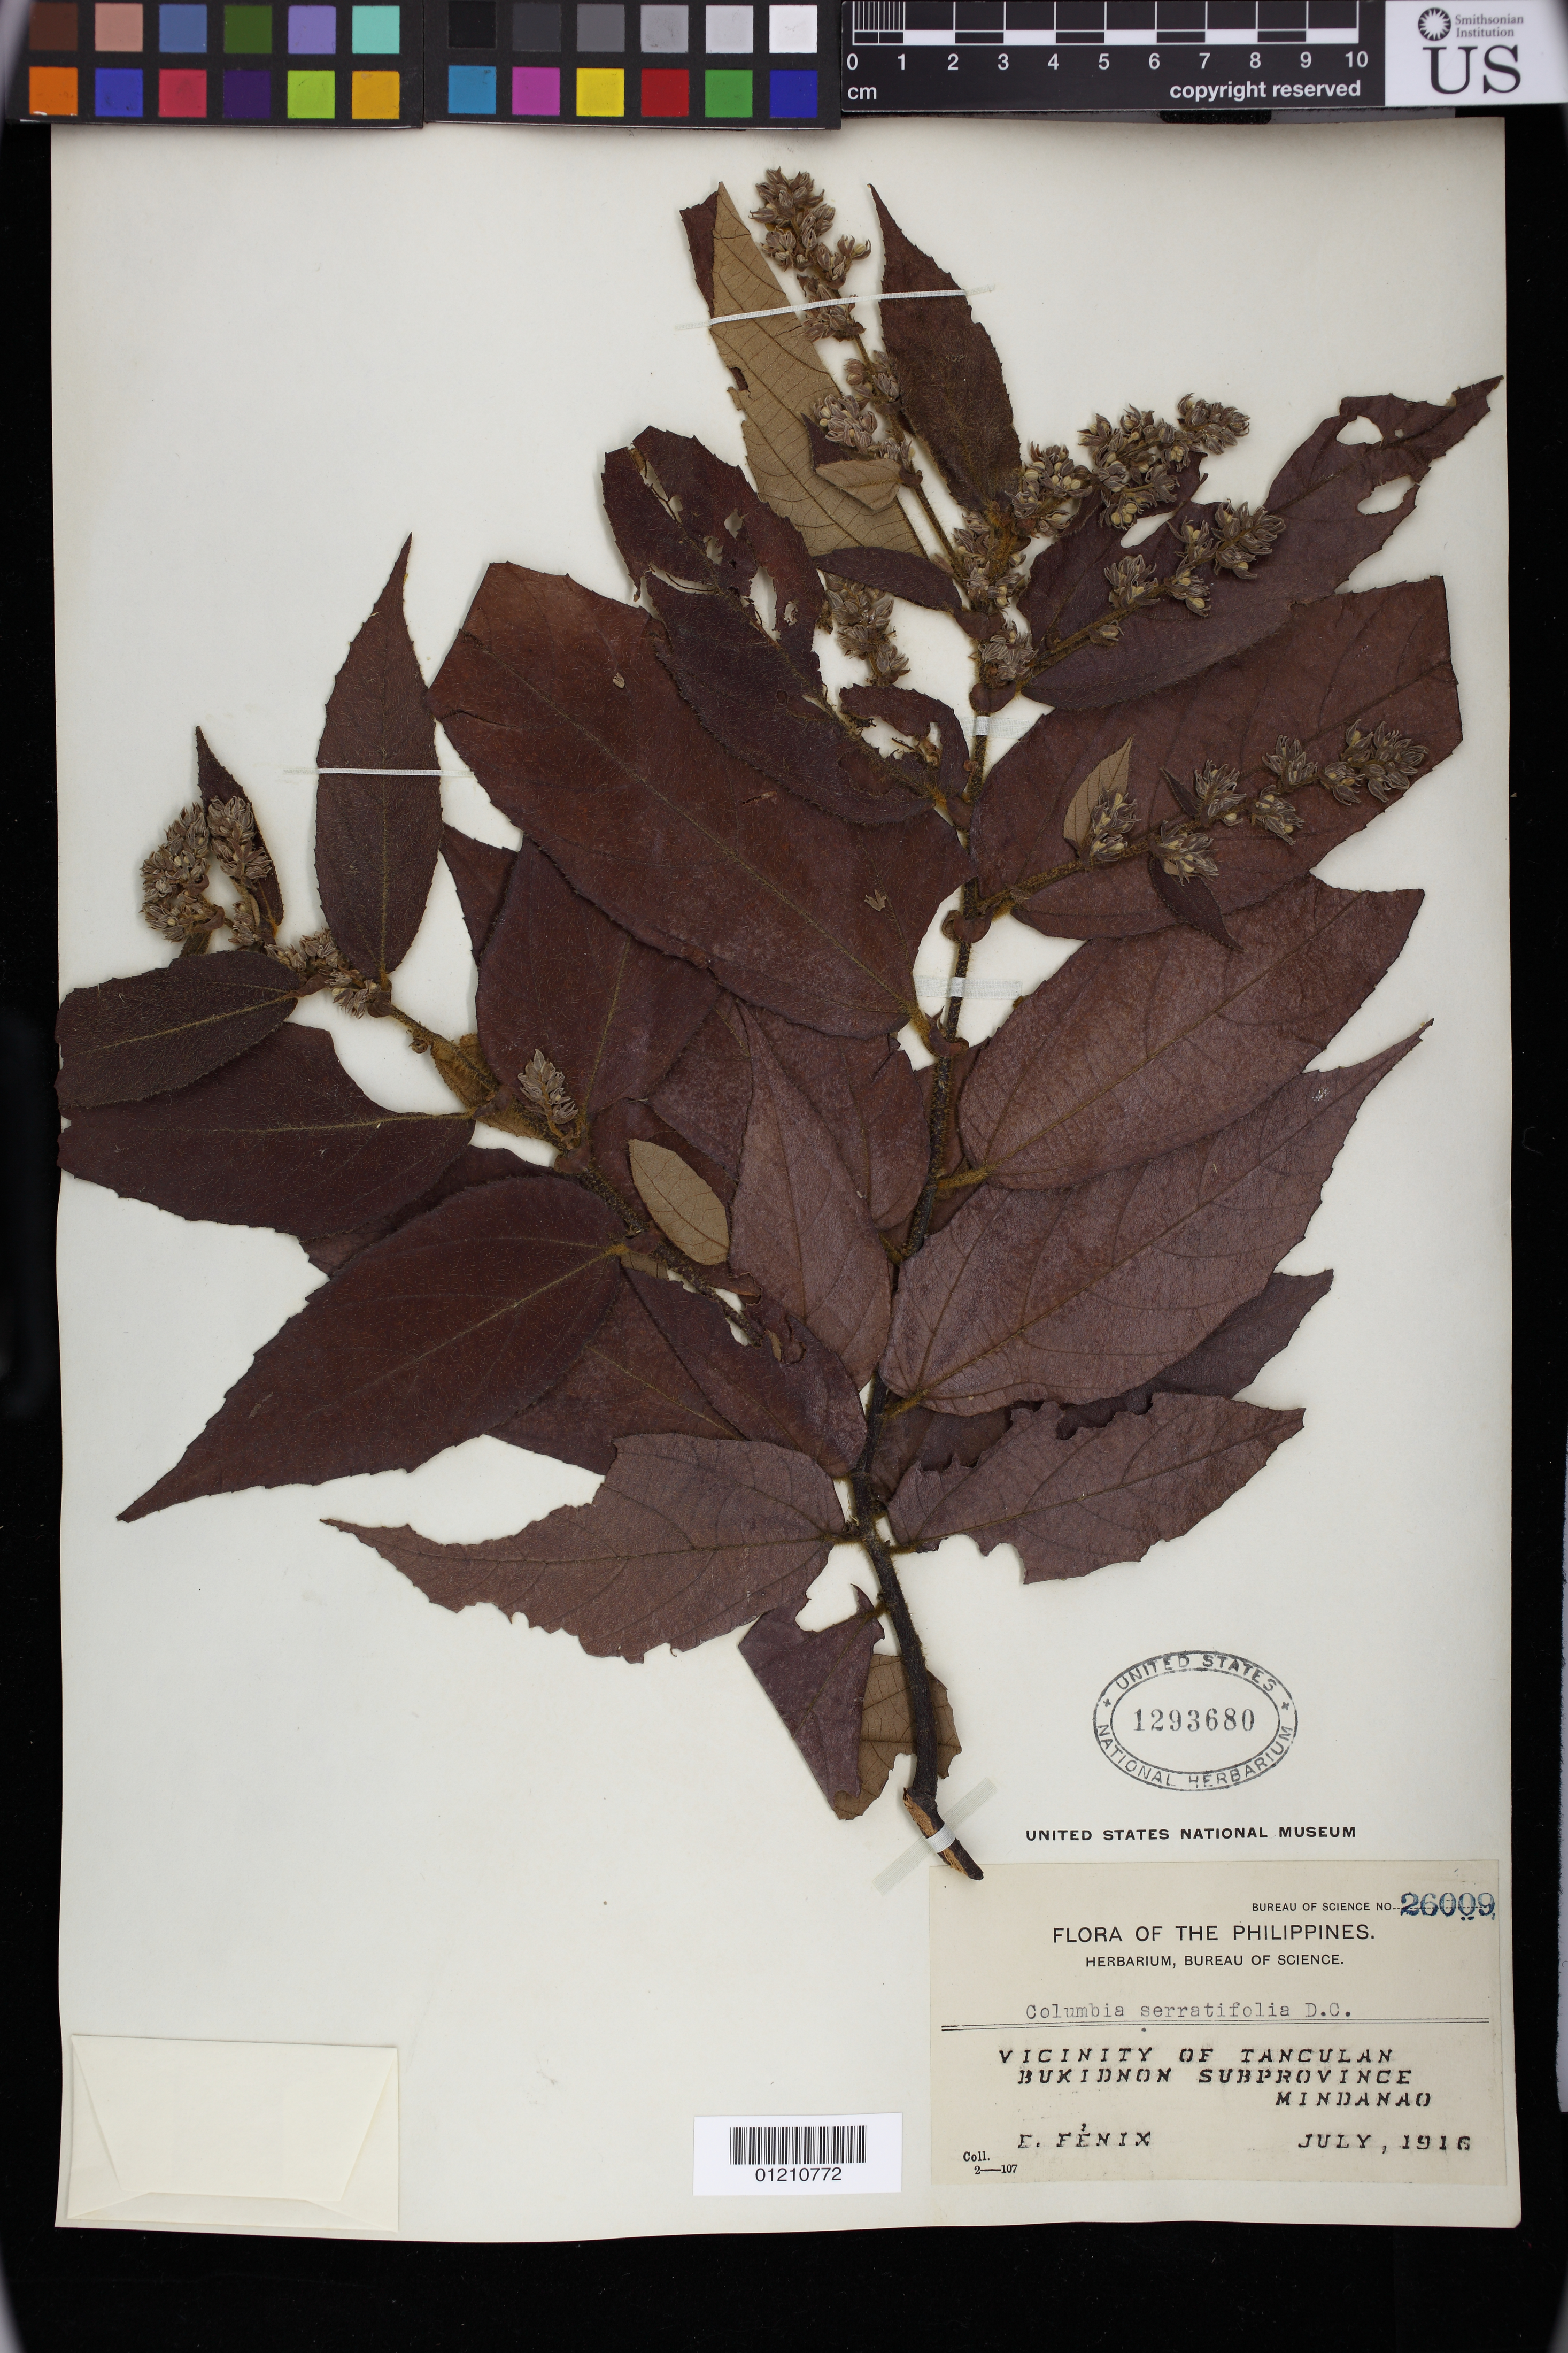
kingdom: Plantae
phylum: Tracheophyta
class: Magnoliopsida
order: Malvales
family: Malvaceae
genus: Colona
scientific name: Colona serratifolia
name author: Cav.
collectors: E. Fenix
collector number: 26009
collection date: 1916-07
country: Philippines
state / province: Northern Mindanao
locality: Vicinity of Tanculan Buxidnon Subprovidence Mindanao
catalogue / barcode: US 1293680